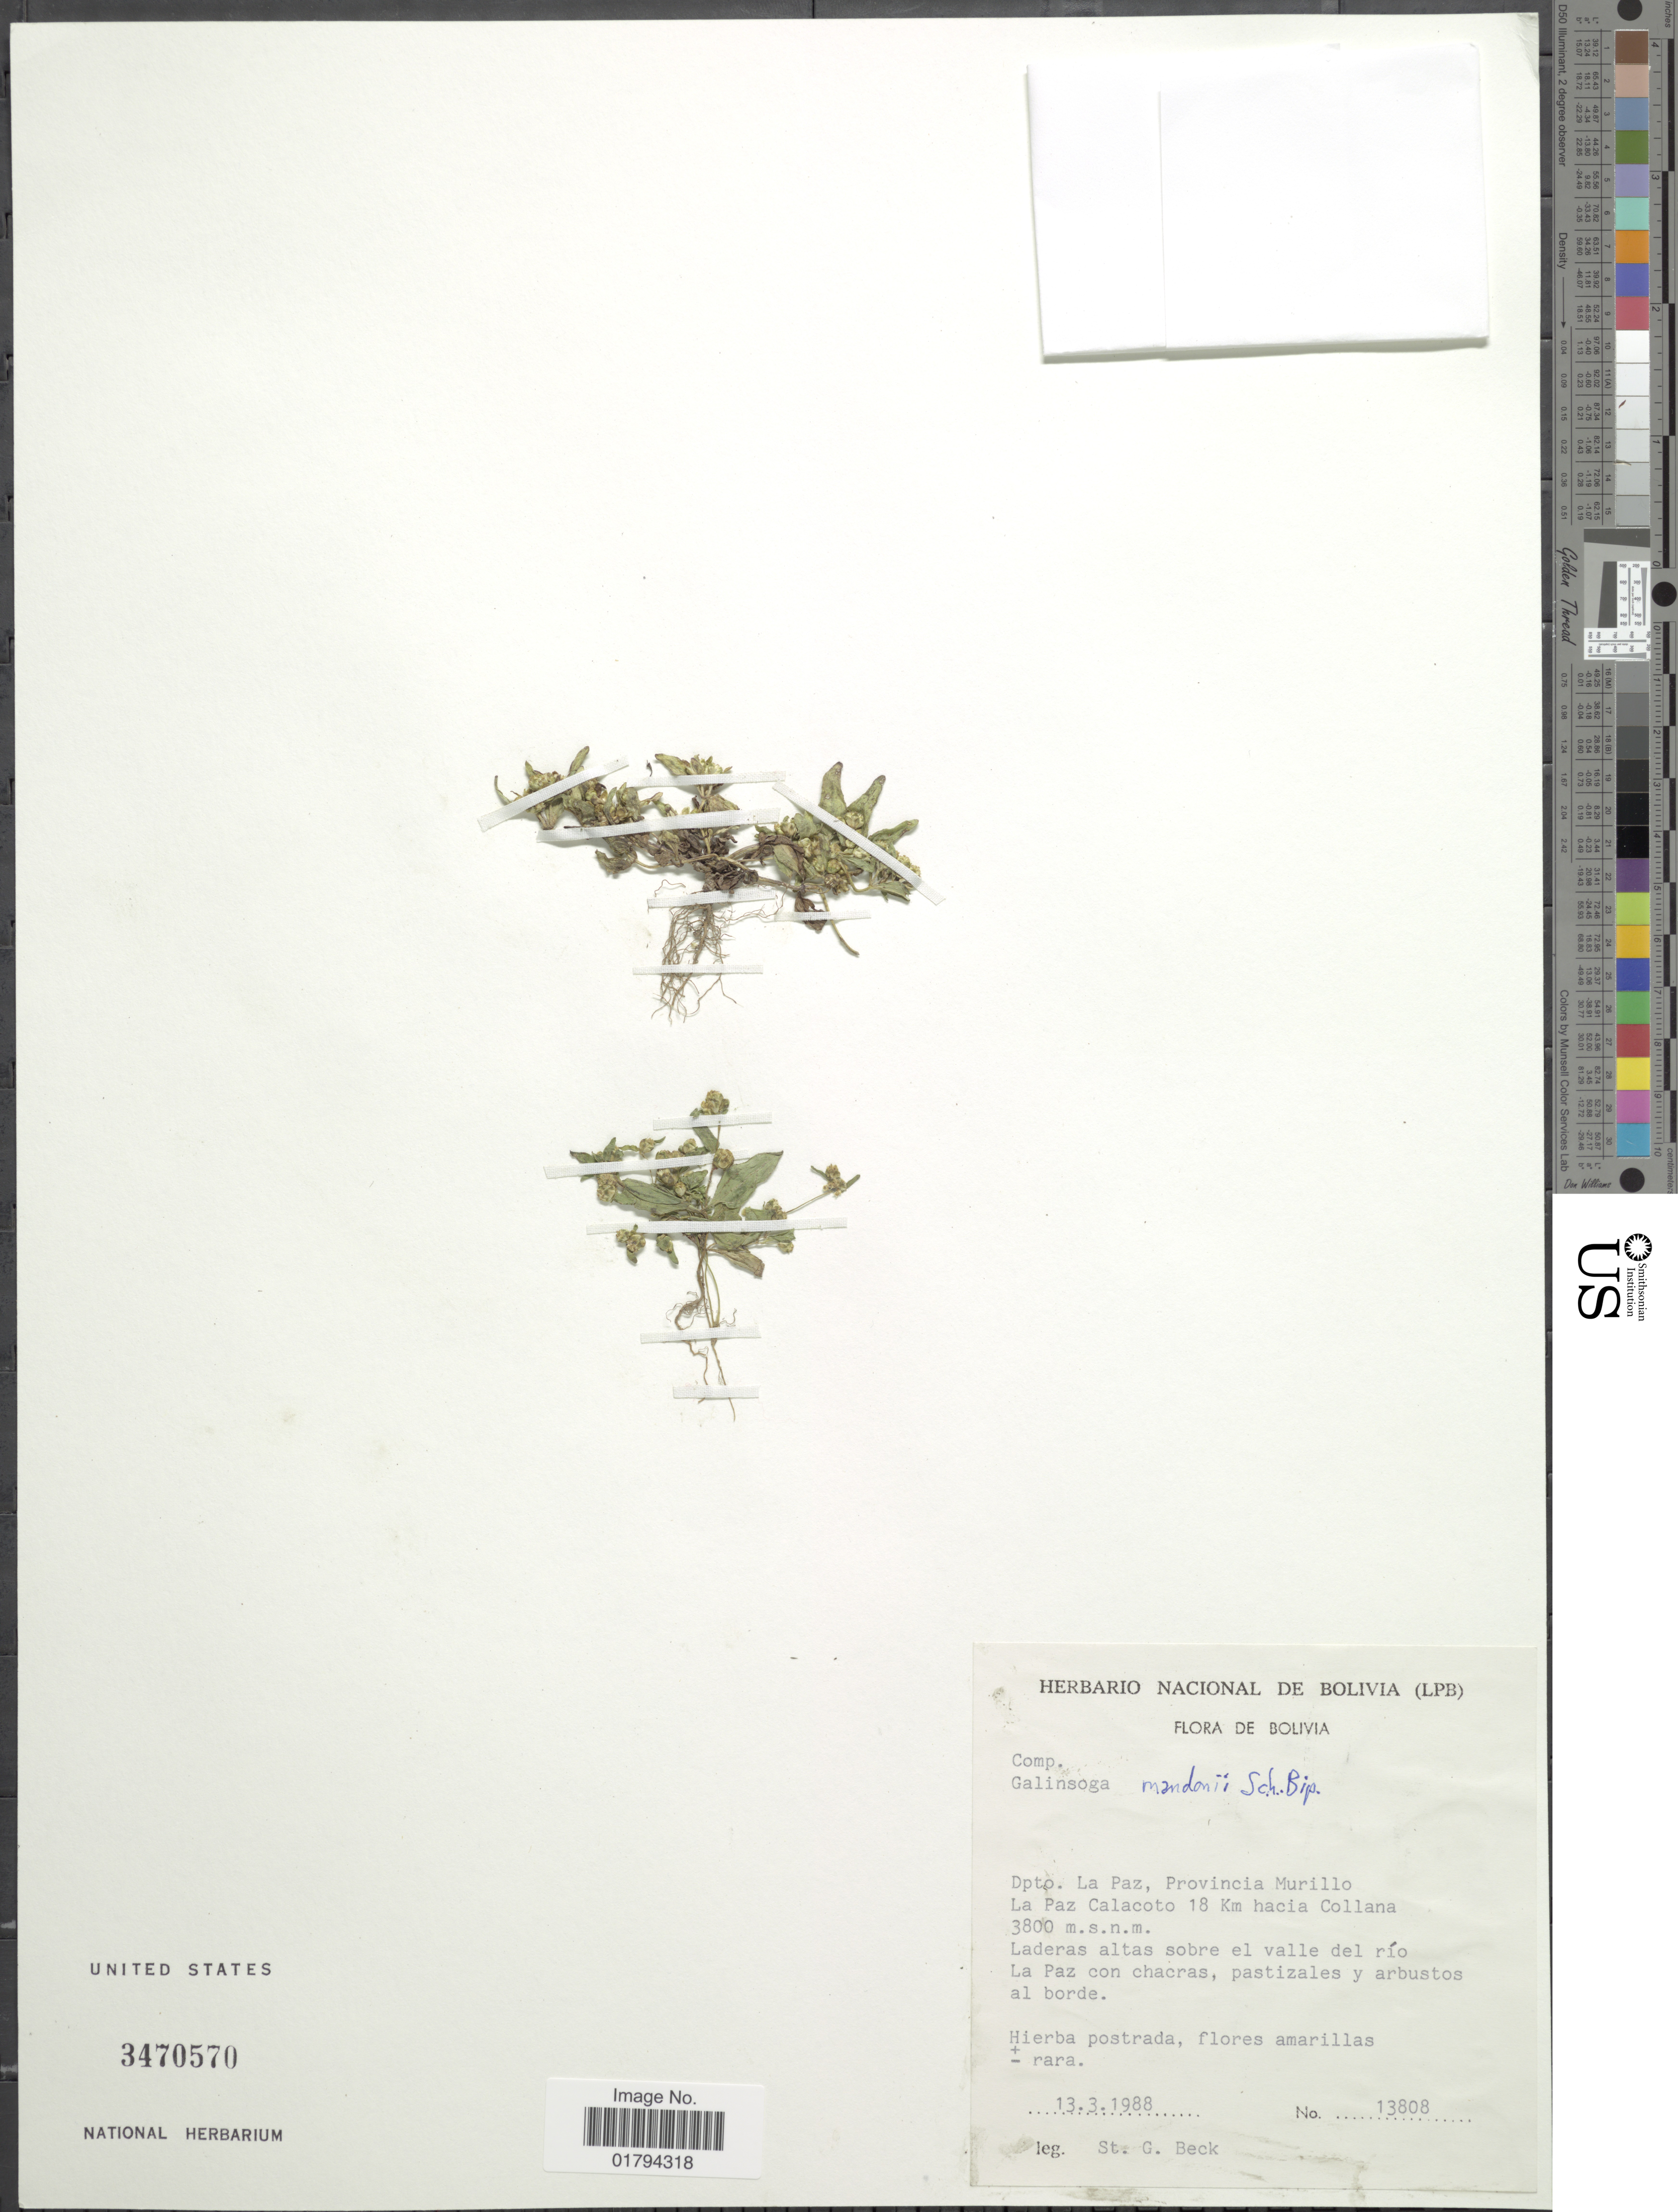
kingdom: Plantae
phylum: Tracheophyta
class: Magnoliopsida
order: Asterales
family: Asteraceae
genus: Galinsoga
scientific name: Galinsoga mandonii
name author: Sch. Bip.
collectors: S. G. Beck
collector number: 13808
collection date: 1988-03-13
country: Bolivia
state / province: La Paz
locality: Provincia Murillo, La Paz Calacoto 18 Km hacia Collana, laderas altas sobre el valle del rio La Paz con chacras, pastizales y arbusto al borde.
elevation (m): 3800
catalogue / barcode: US 3470570